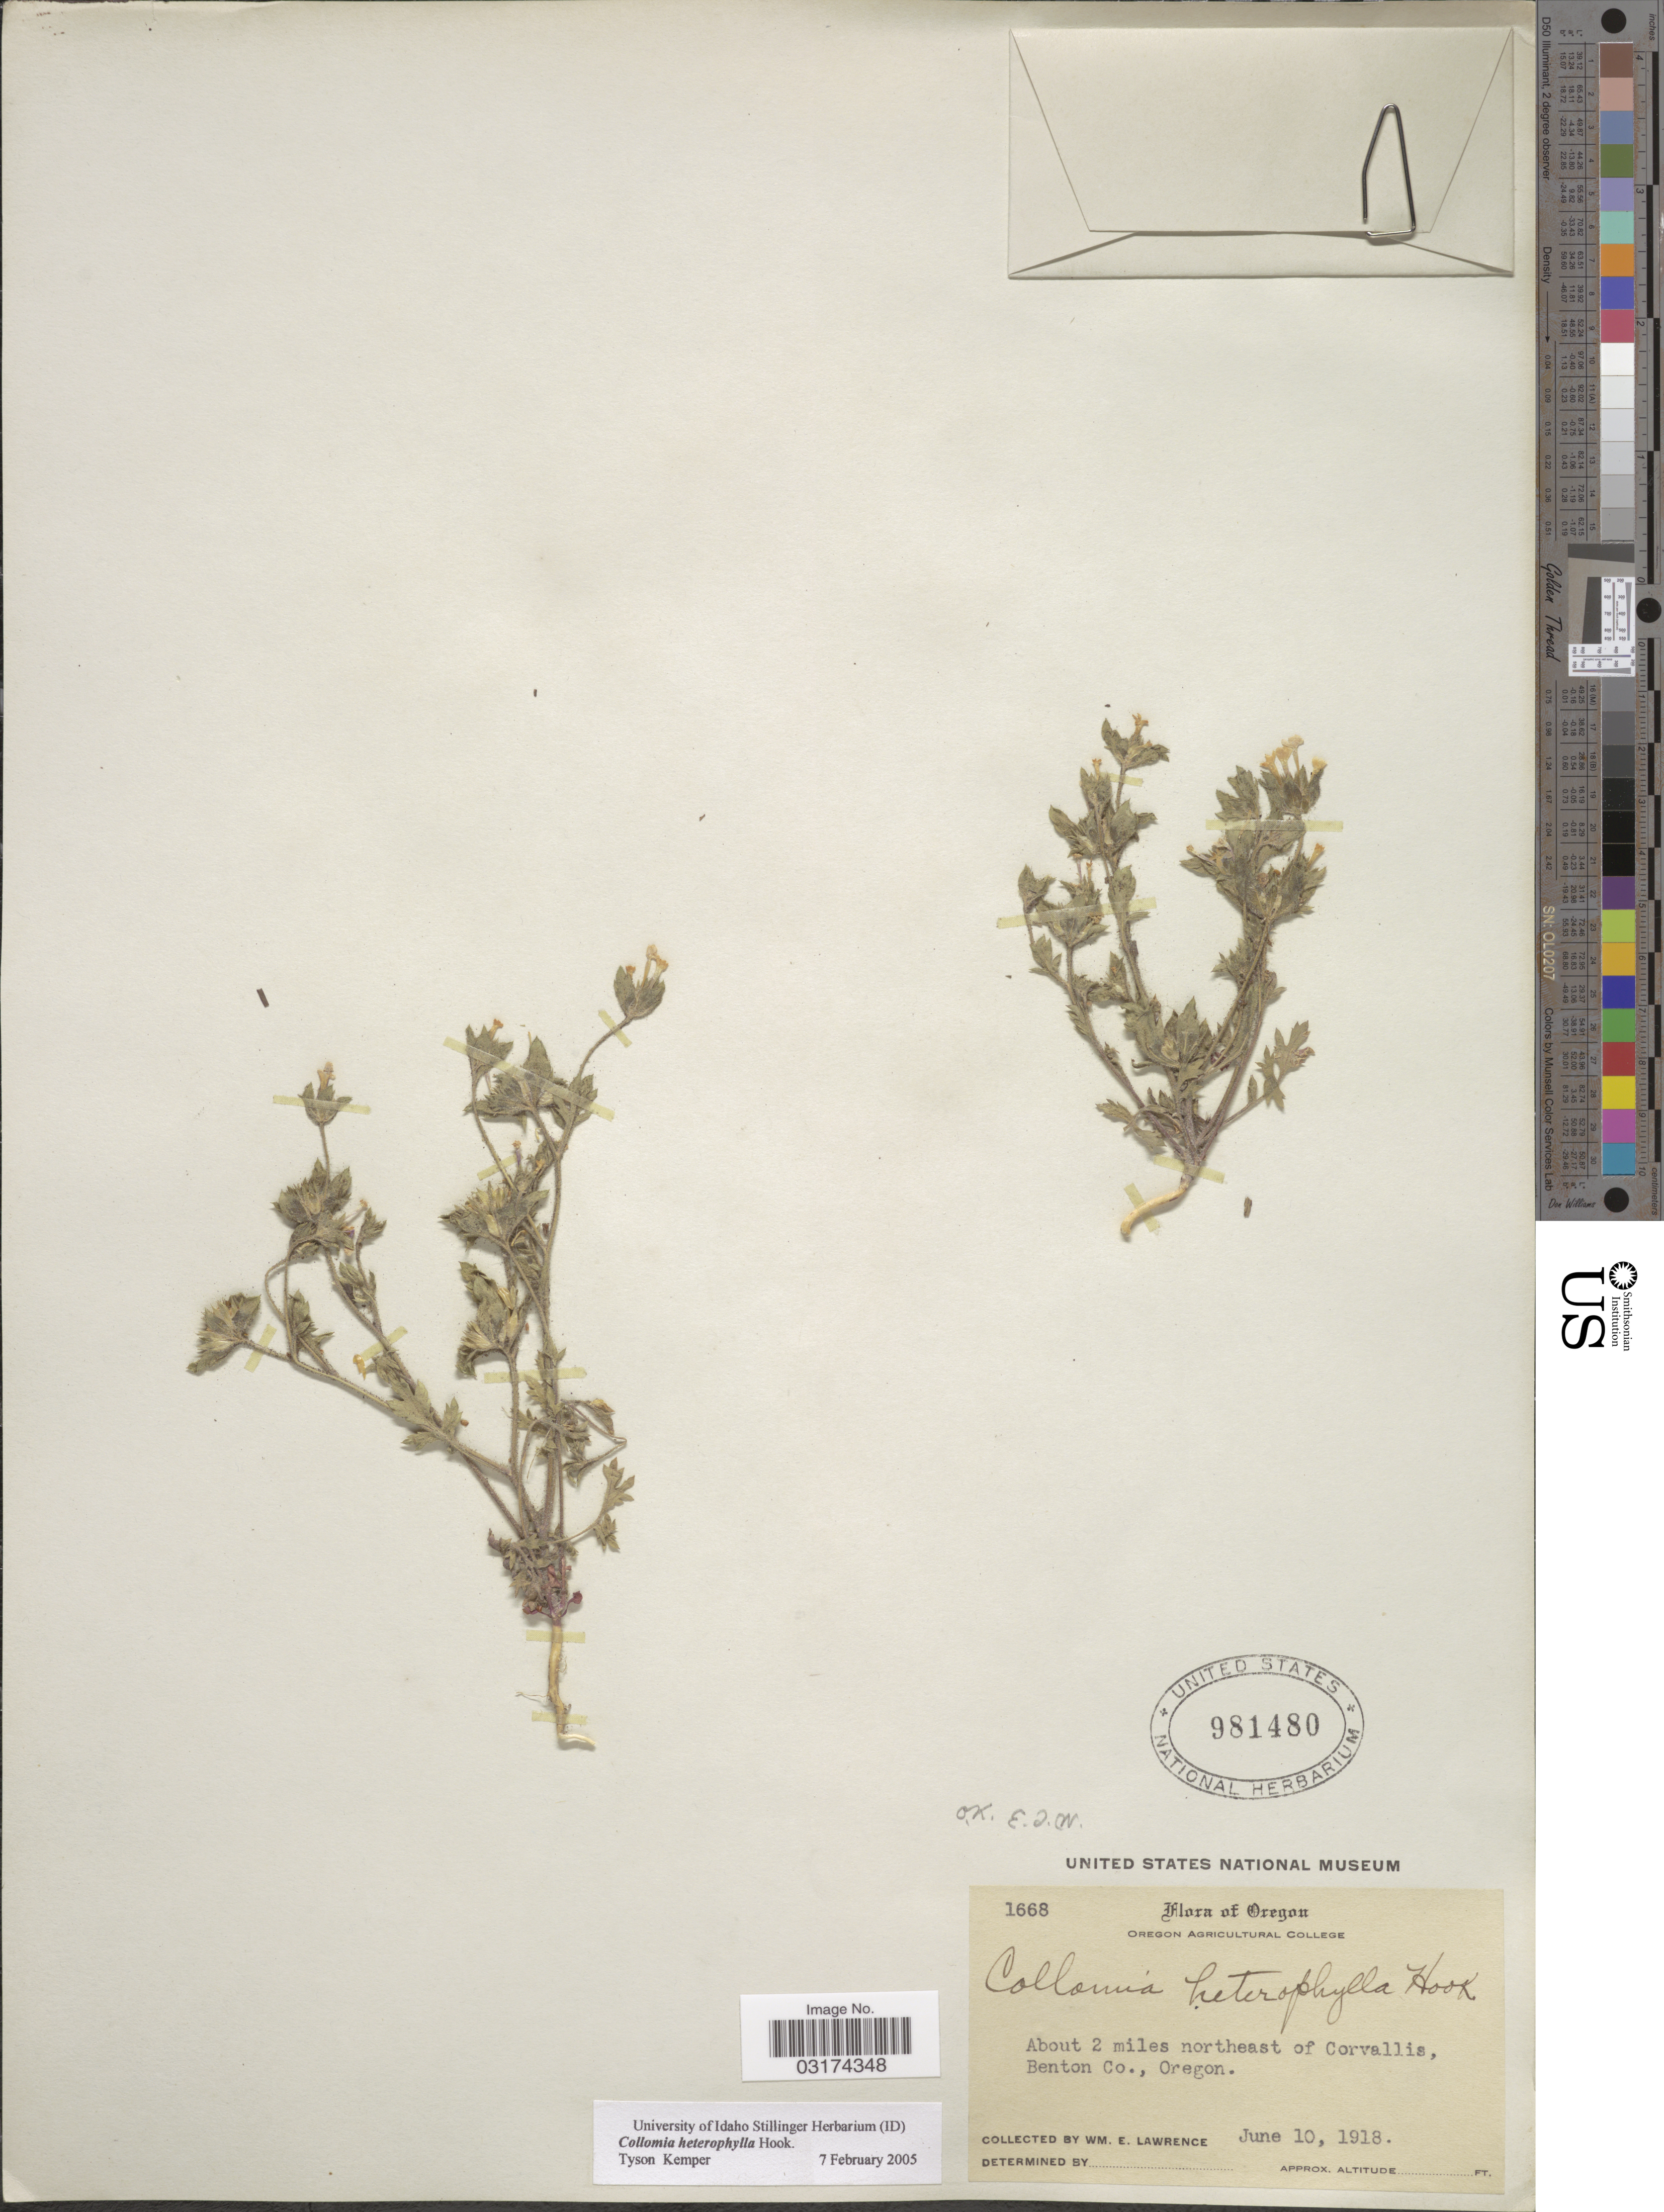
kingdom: Plantae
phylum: Tracheophyta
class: Magnoliopsida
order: Ericales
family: Polemoniaceae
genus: Collomia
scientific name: Collomia heterophylla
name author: Hook.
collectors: W. Lawrence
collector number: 1668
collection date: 1918-06-10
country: United States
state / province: Oregon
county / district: Benton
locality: About 2 miles northeast of Corvallis, Benton Co.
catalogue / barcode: US 981480